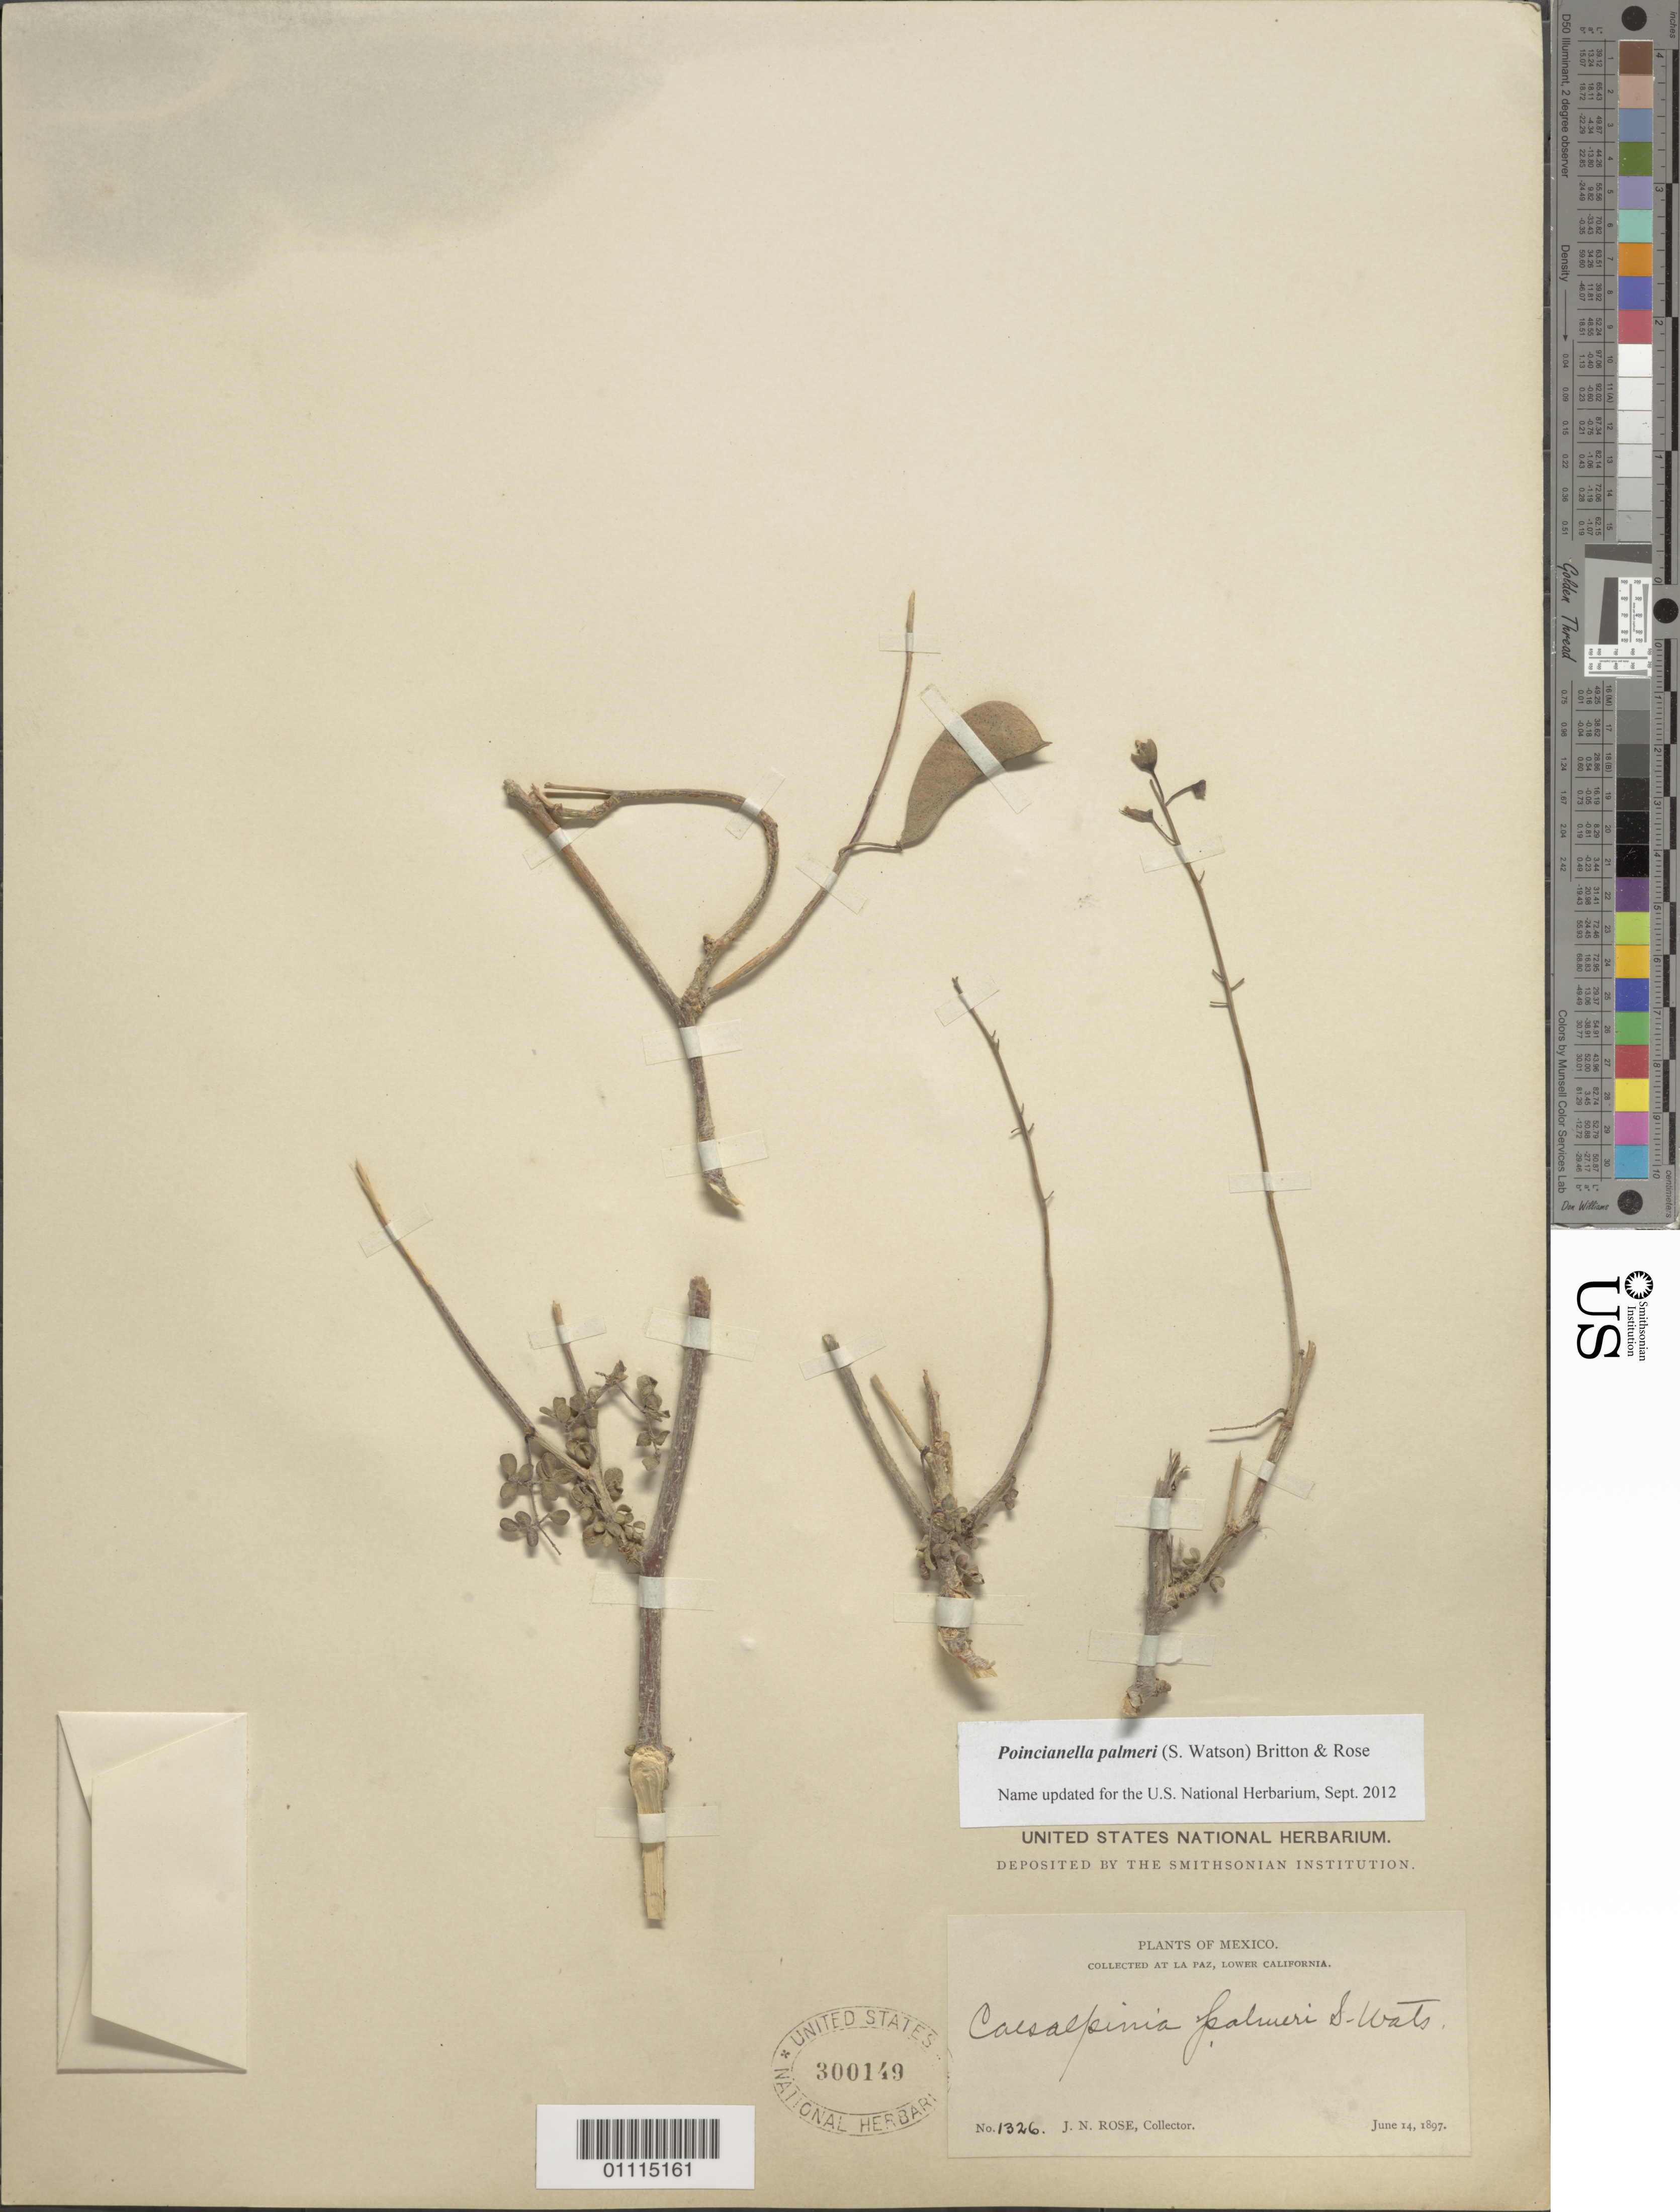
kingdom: Plantae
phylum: Tracheophyta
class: Magnoliopsida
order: Fabales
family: Fabaceae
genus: Erythrostemon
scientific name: Erythrostemon palmeri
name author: (S. Watson) Gagnon & G.P. Lewis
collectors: J. N. Rose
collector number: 1326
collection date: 1897-06-14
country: Mexico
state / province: Baja California Sur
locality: La Paz.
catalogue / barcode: US 300149